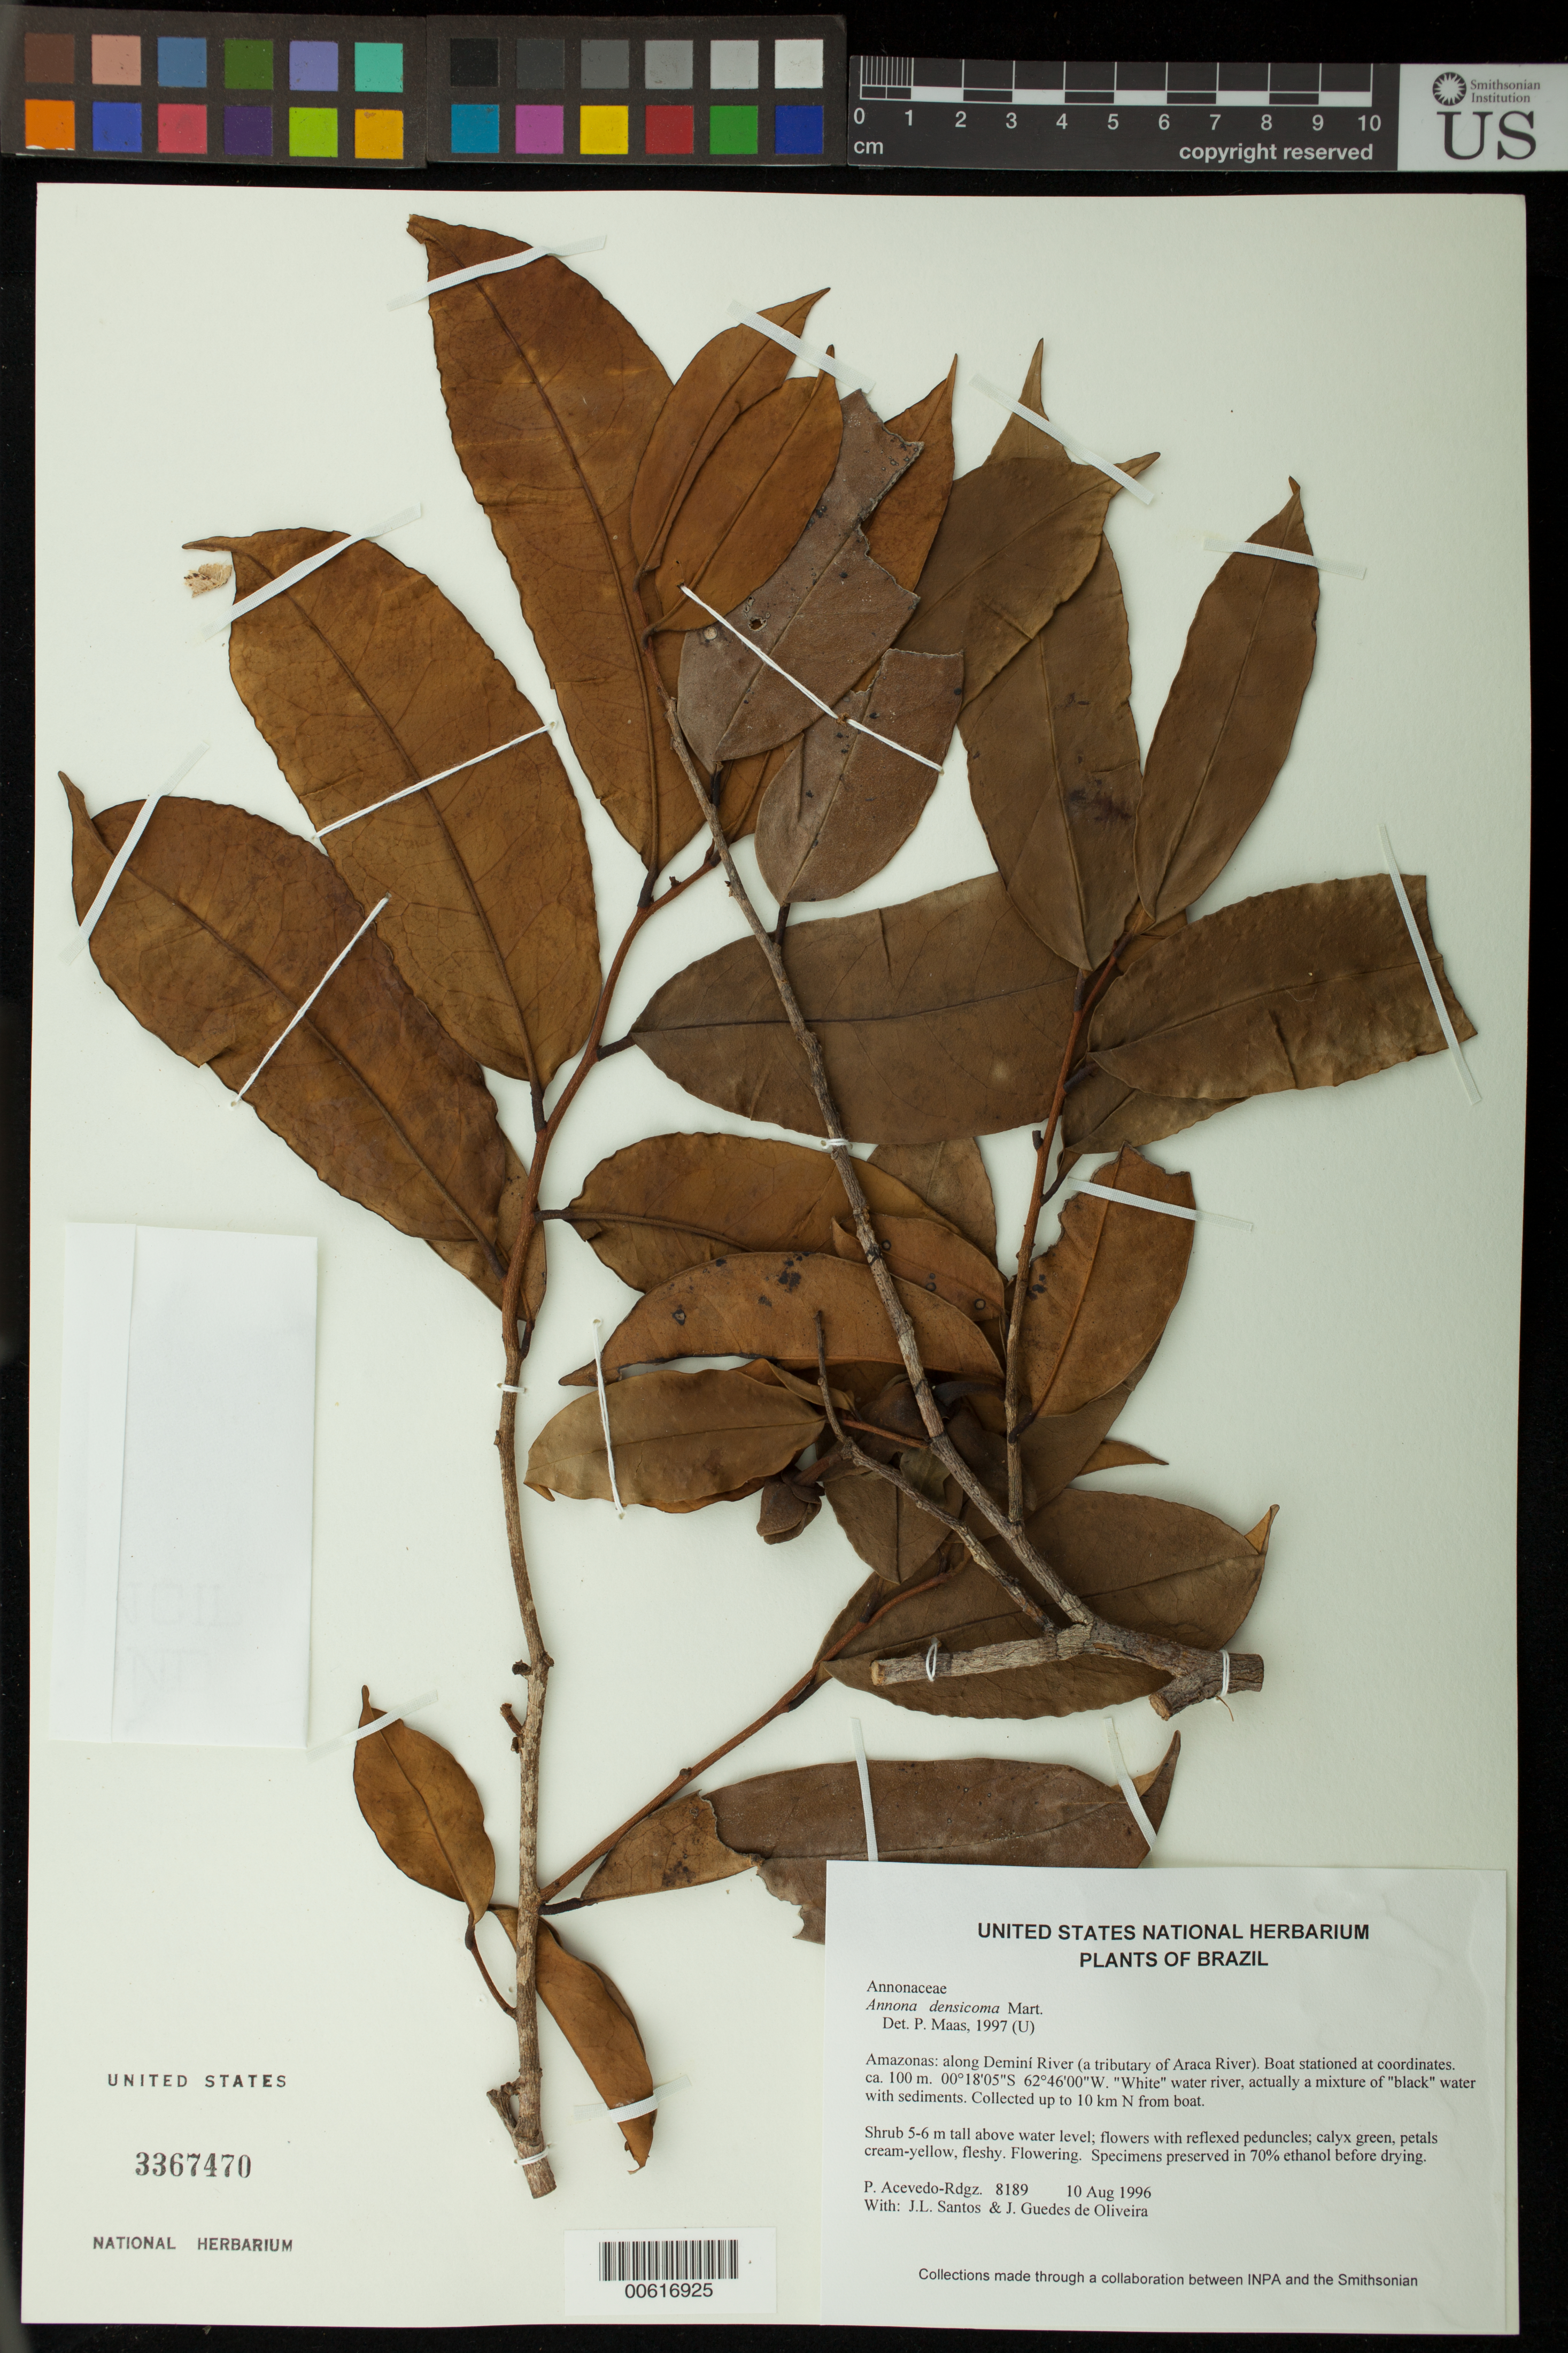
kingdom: Plantae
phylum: Tracheophyta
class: Magnoliopsida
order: Magnoliales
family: Annonaceae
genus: Annona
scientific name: Annona densicoma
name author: Mart.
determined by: Maas, Paul J. M.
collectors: P. Acevedo-Rodr., J. L. Santos & J. Guedes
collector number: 8189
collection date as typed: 10 Aug 1996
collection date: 1996-08-10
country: Brazil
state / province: Amazonas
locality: Amazonas: along Deminí River (a tributary of Araca River). Boat stationed at coordinates.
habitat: "White" water river, actually a mixture of "black" water with sediments. Collected up to 10 km N from boat.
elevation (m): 100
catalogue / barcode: US 3367470